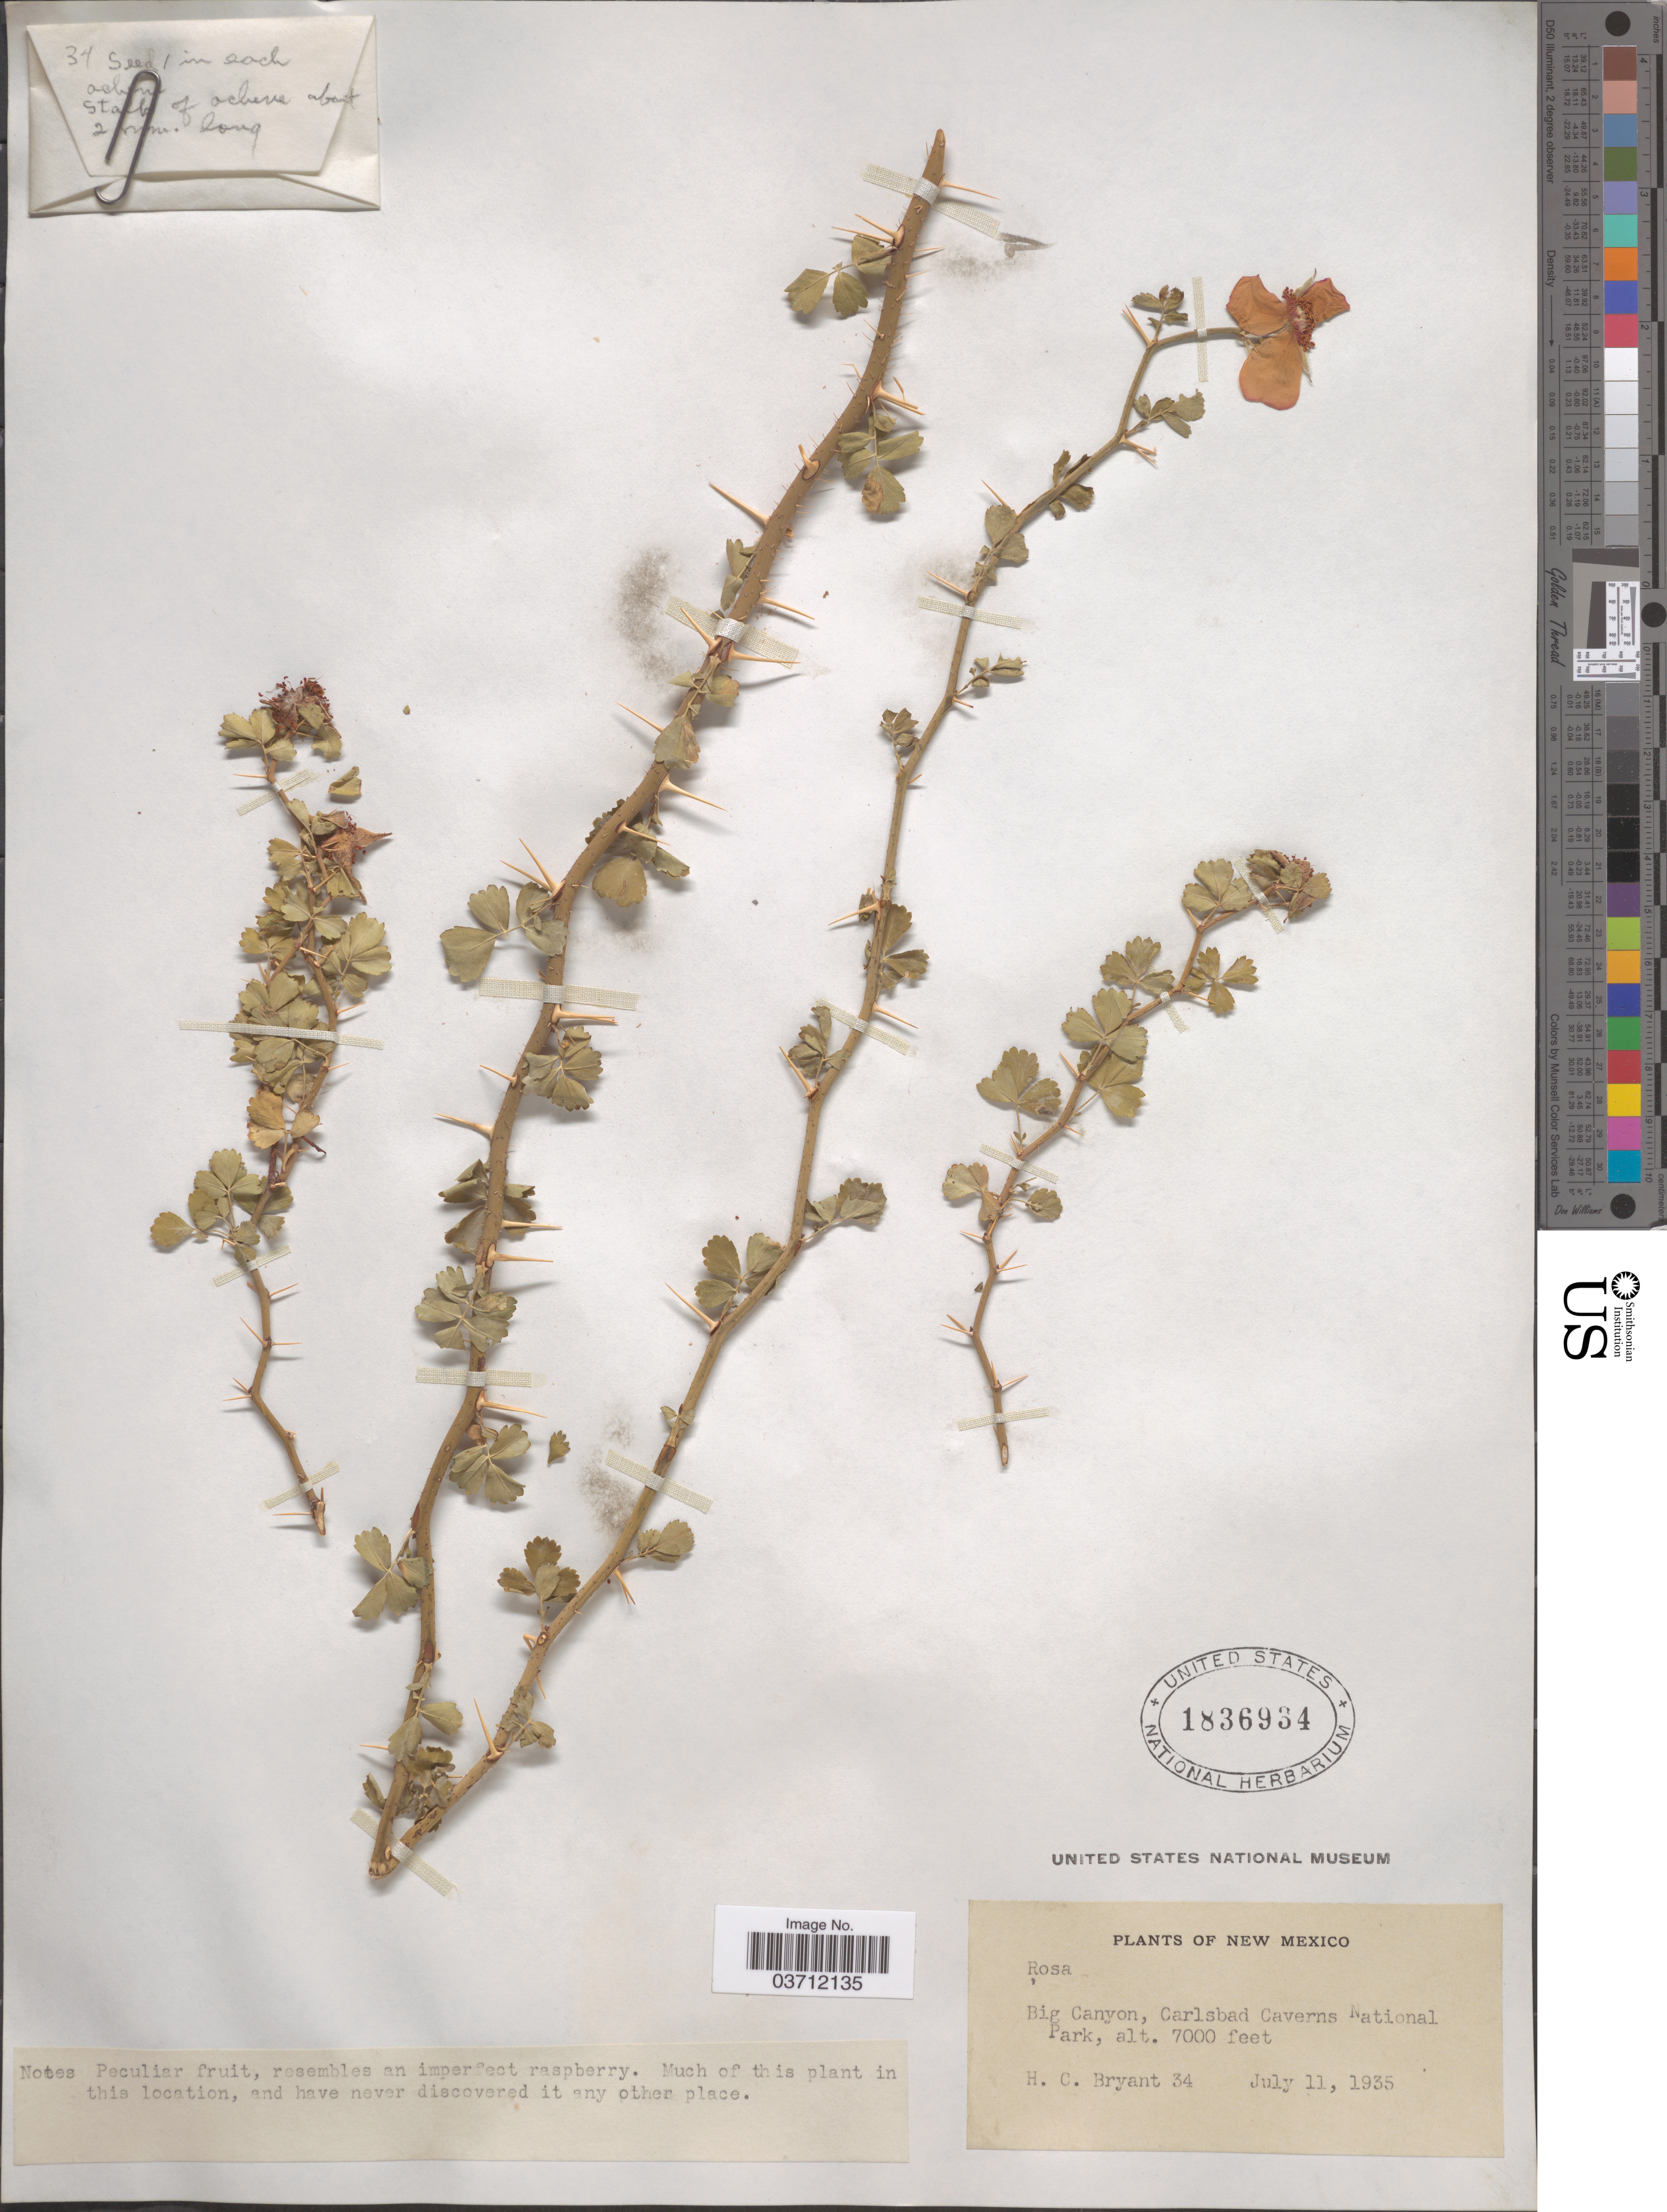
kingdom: Plantae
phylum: Tracheophyta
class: Magnoliopsida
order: Rosales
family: Rosaceae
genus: Rosa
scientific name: Rosa stellata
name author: Wooton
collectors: H. Bryant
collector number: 34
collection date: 1935-07-11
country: United States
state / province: New Mexico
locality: Big Canyon, Carlsbad Caverns National Park.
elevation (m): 2134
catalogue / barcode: US 1836934